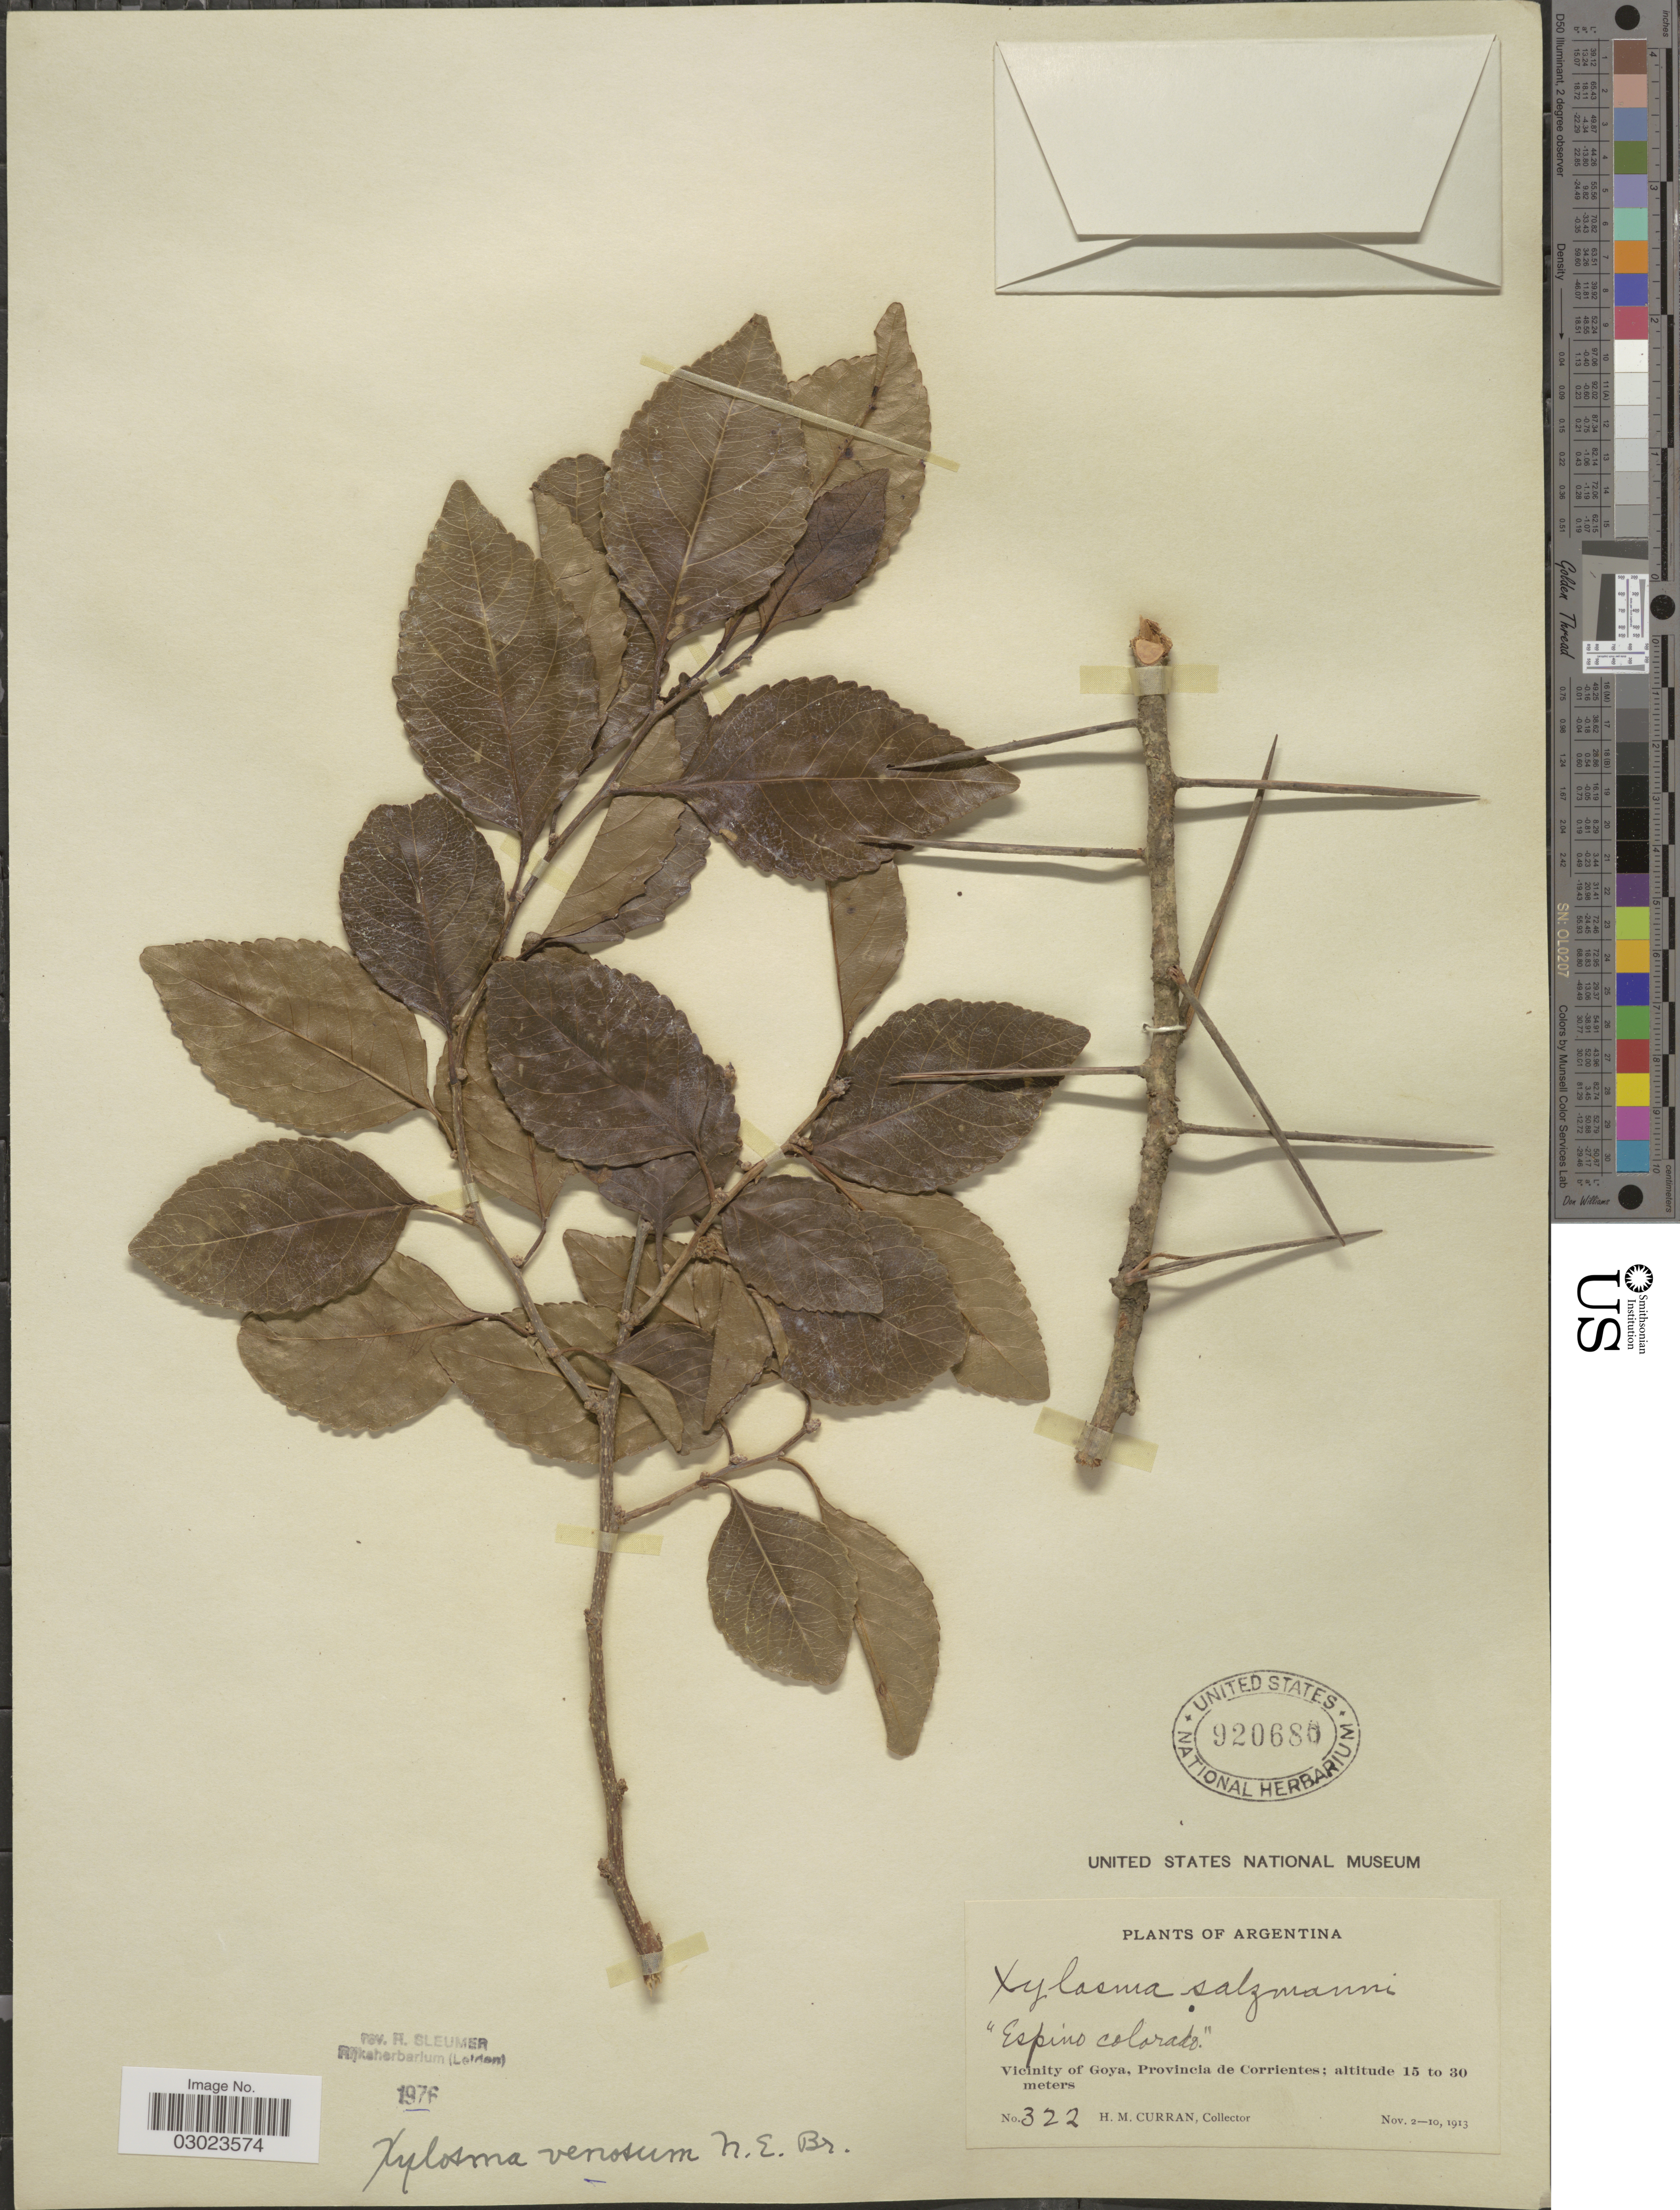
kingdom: Plantae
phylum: Tracheophyta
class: Magnoliopsida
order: Malpighiales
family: Salicaceae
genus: Xylosma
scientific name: Xylosma venosa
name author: N.E. Br.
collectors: H. M. Curran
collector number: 322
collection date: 1913-11-02/1913-11-10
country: Argentina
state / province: Corrientes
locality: Vicinity of Goya, Provincia de Corrientes.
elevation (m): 15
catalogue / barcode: US 920680